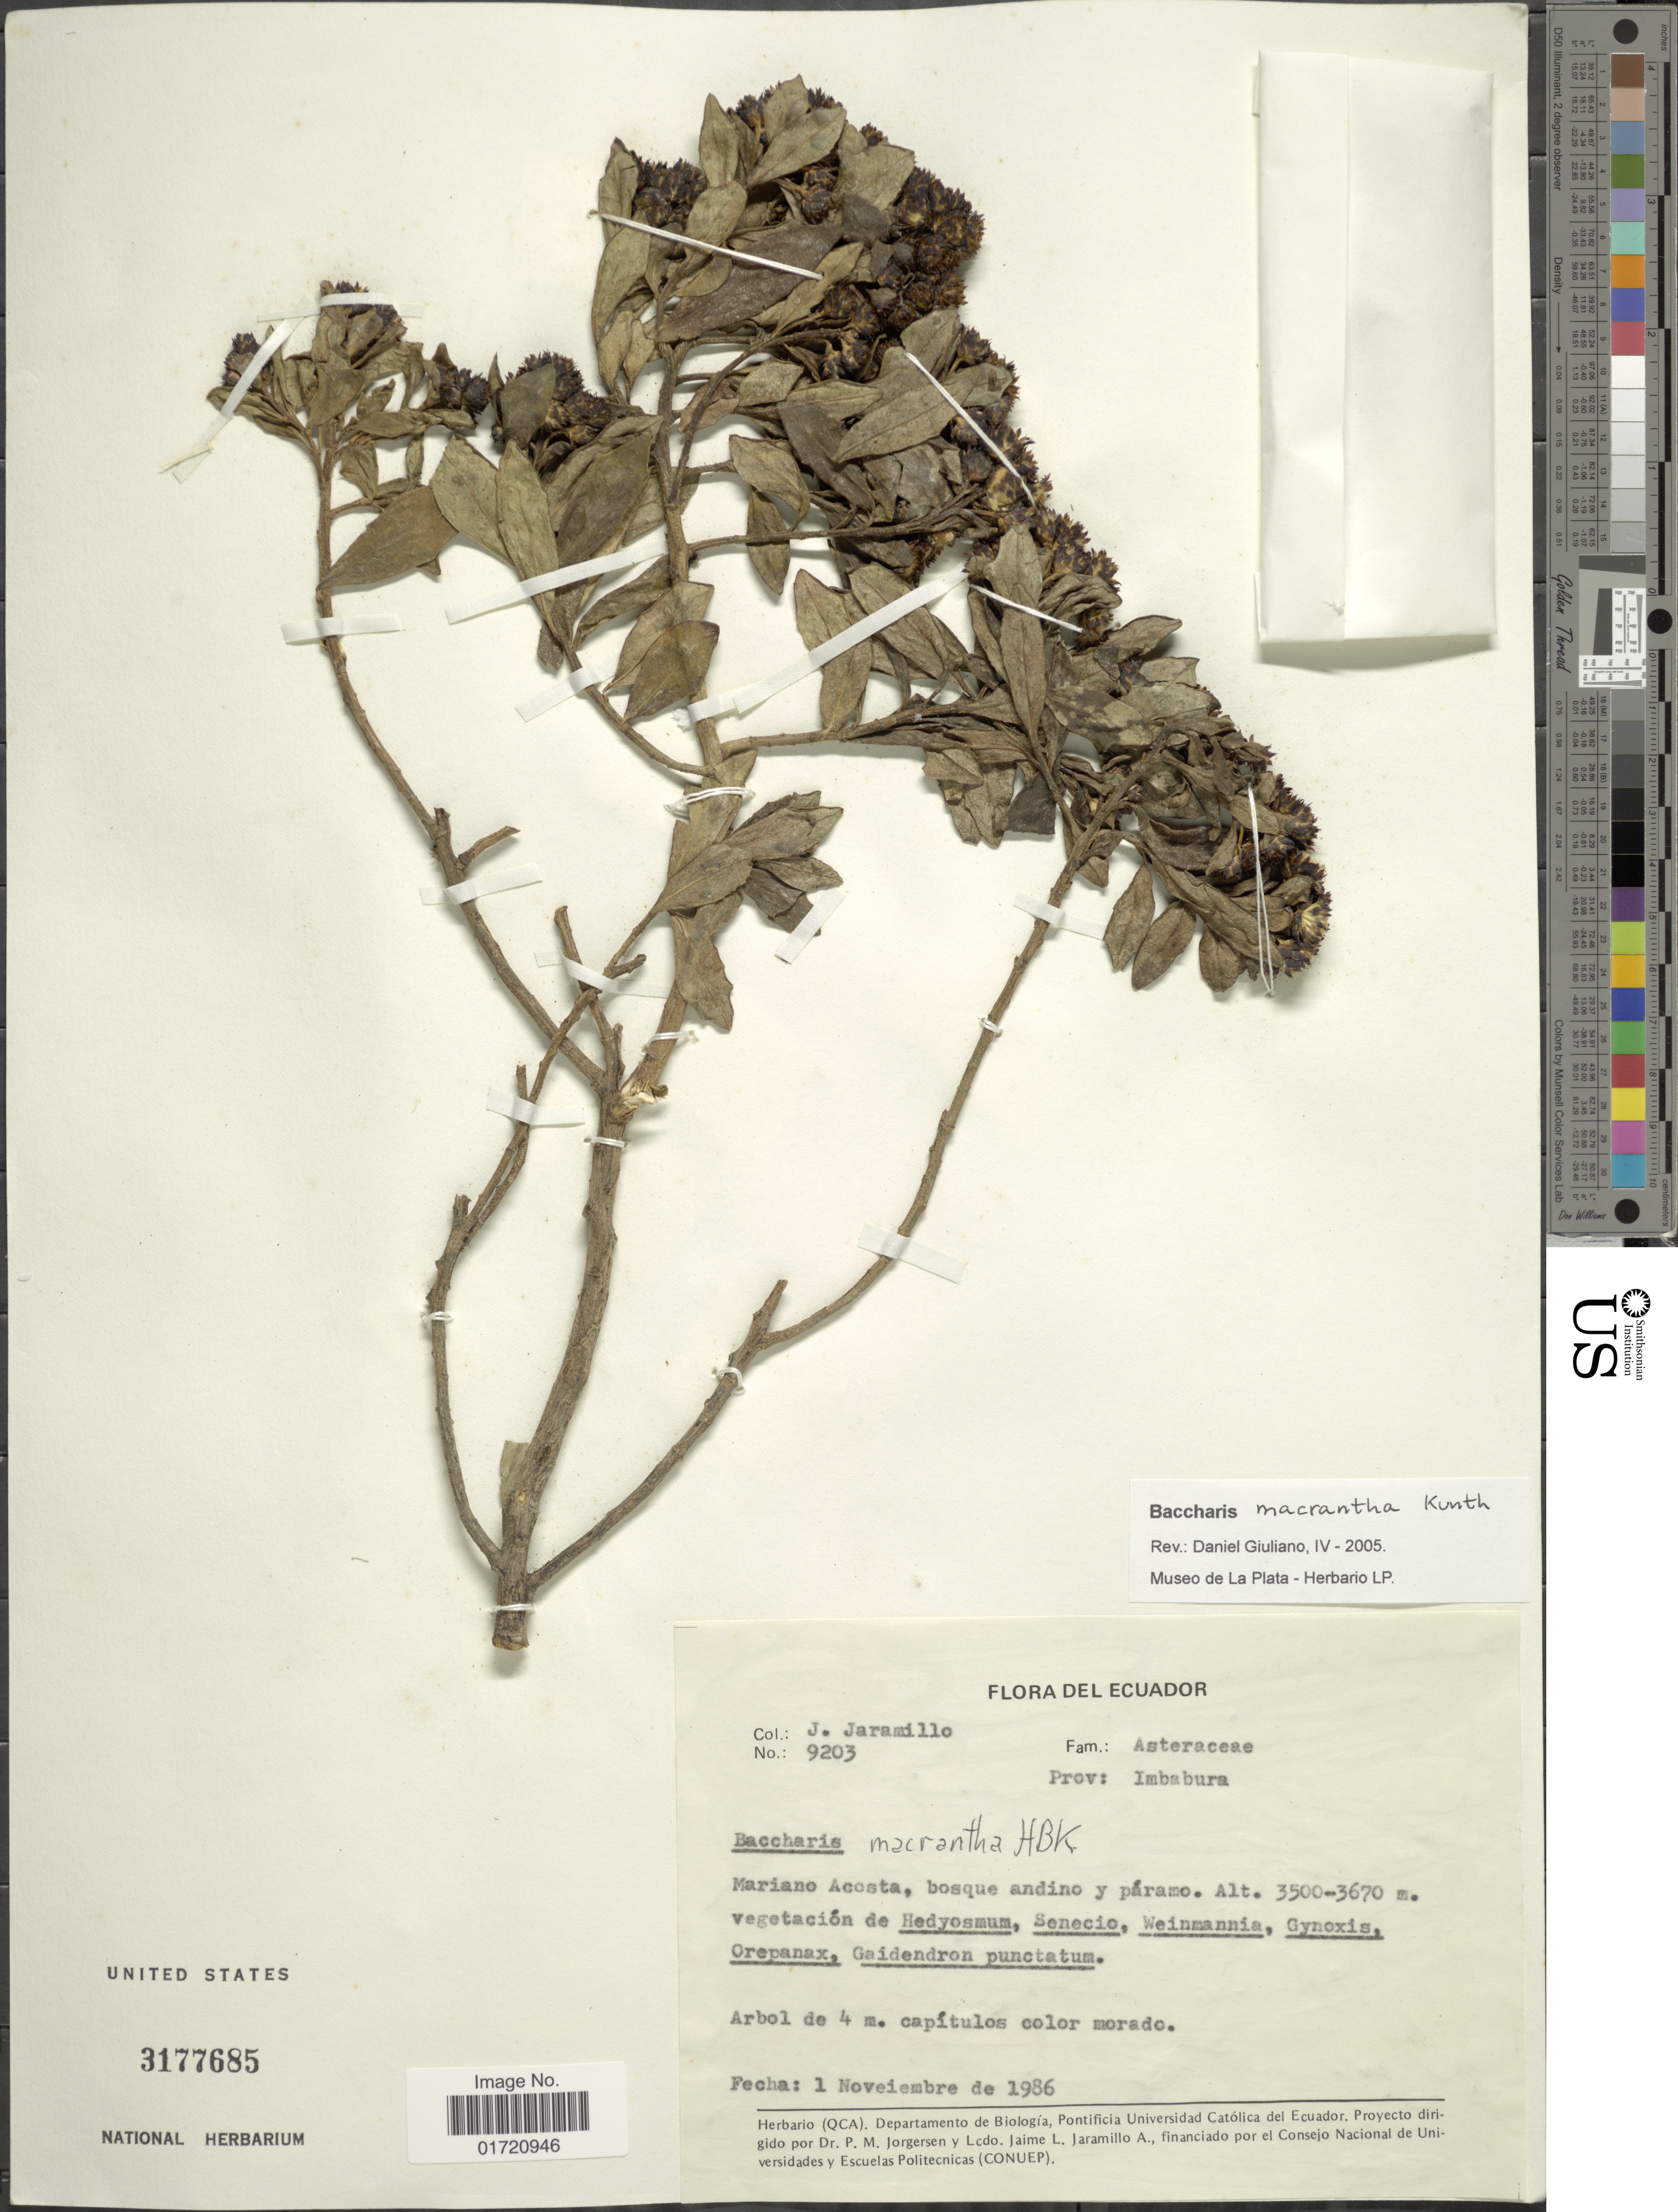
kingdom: Plantae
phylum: Tracheophyta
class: Magnoliopsida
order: Asterales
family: Asteraceae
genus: Baccharis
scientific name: Baccharis macrantha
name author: Kunth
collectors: J. Jaramillo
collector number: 9203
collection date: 1986-11-01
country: Ecuador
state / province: Imbabura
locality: Mariano Acosta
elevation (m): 3500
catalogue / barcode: US 3177685